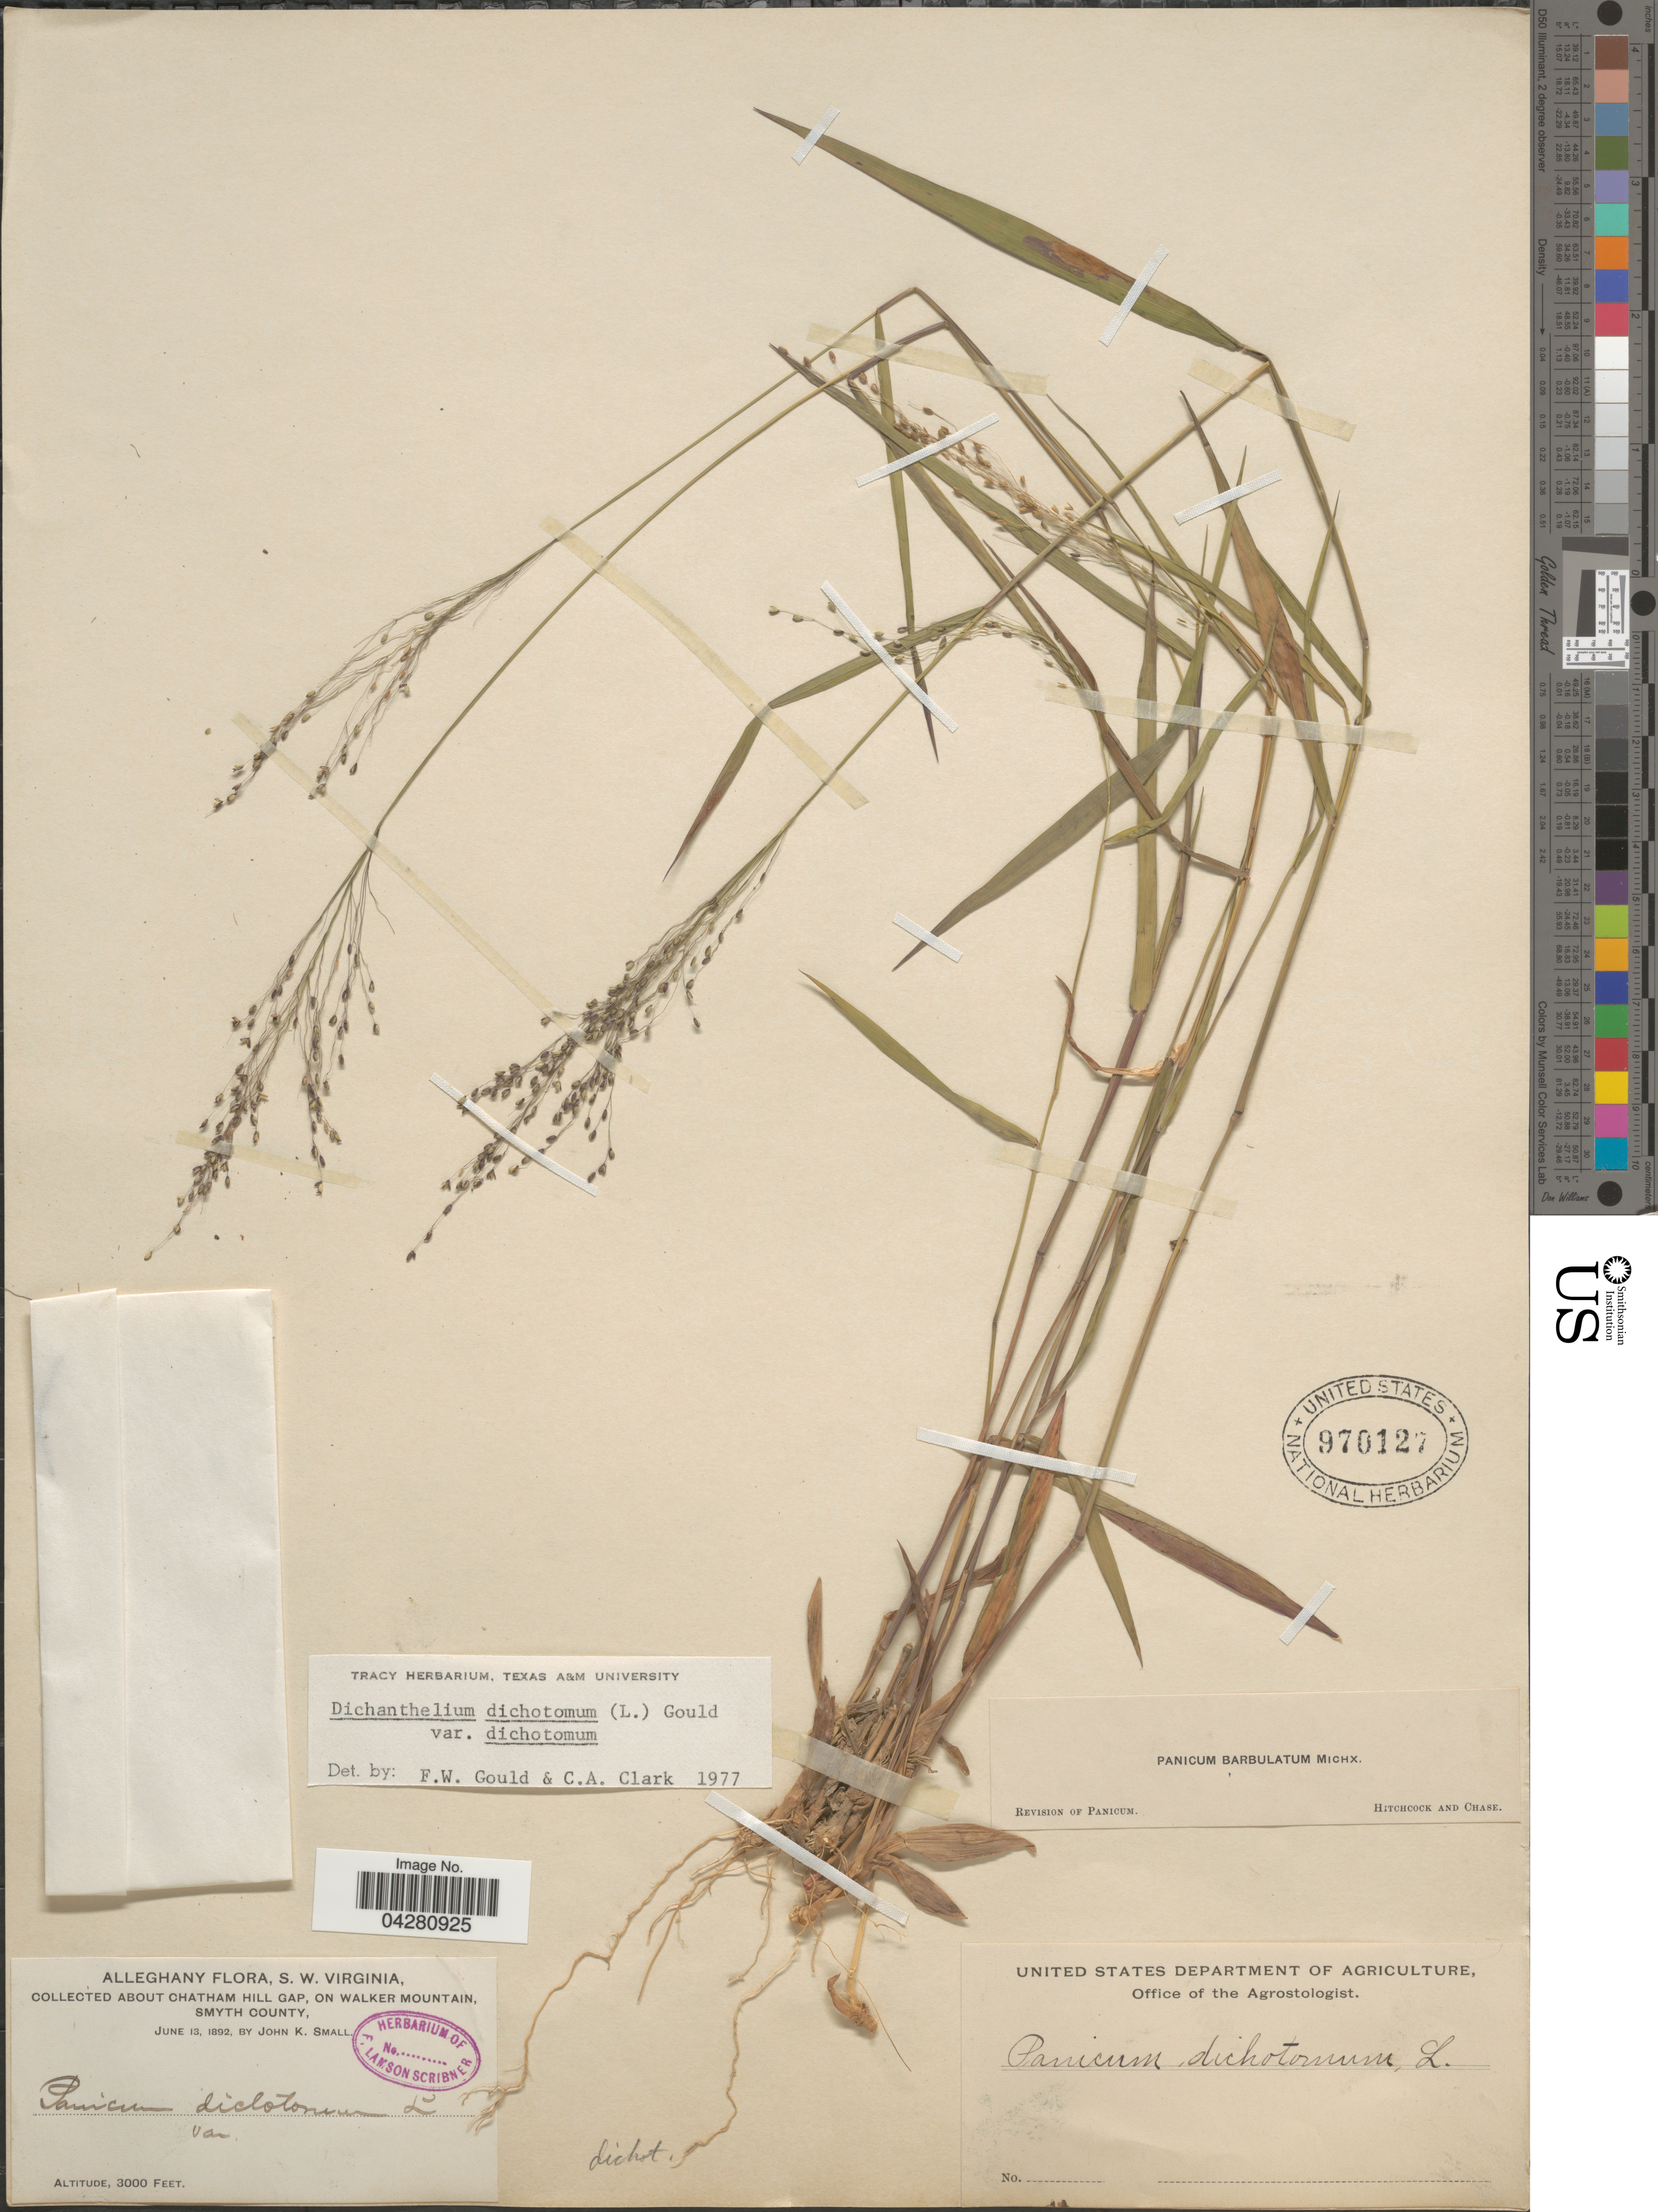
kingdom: Plantae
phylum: Tracheophyta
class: Liliopsida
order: Poales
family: Poaceae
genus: Dichanthelium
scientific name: Dichanthelium dichotomum var. dichotomum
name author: (L.) Gould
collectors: J. K. Small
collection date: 1892-06-13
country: United States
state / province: Virginia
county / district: Smyth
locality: Alleghany, S.W. Virginia, about Chatham Hill Gap, on Walker Mountain.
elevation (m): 914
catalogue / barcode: US 970127